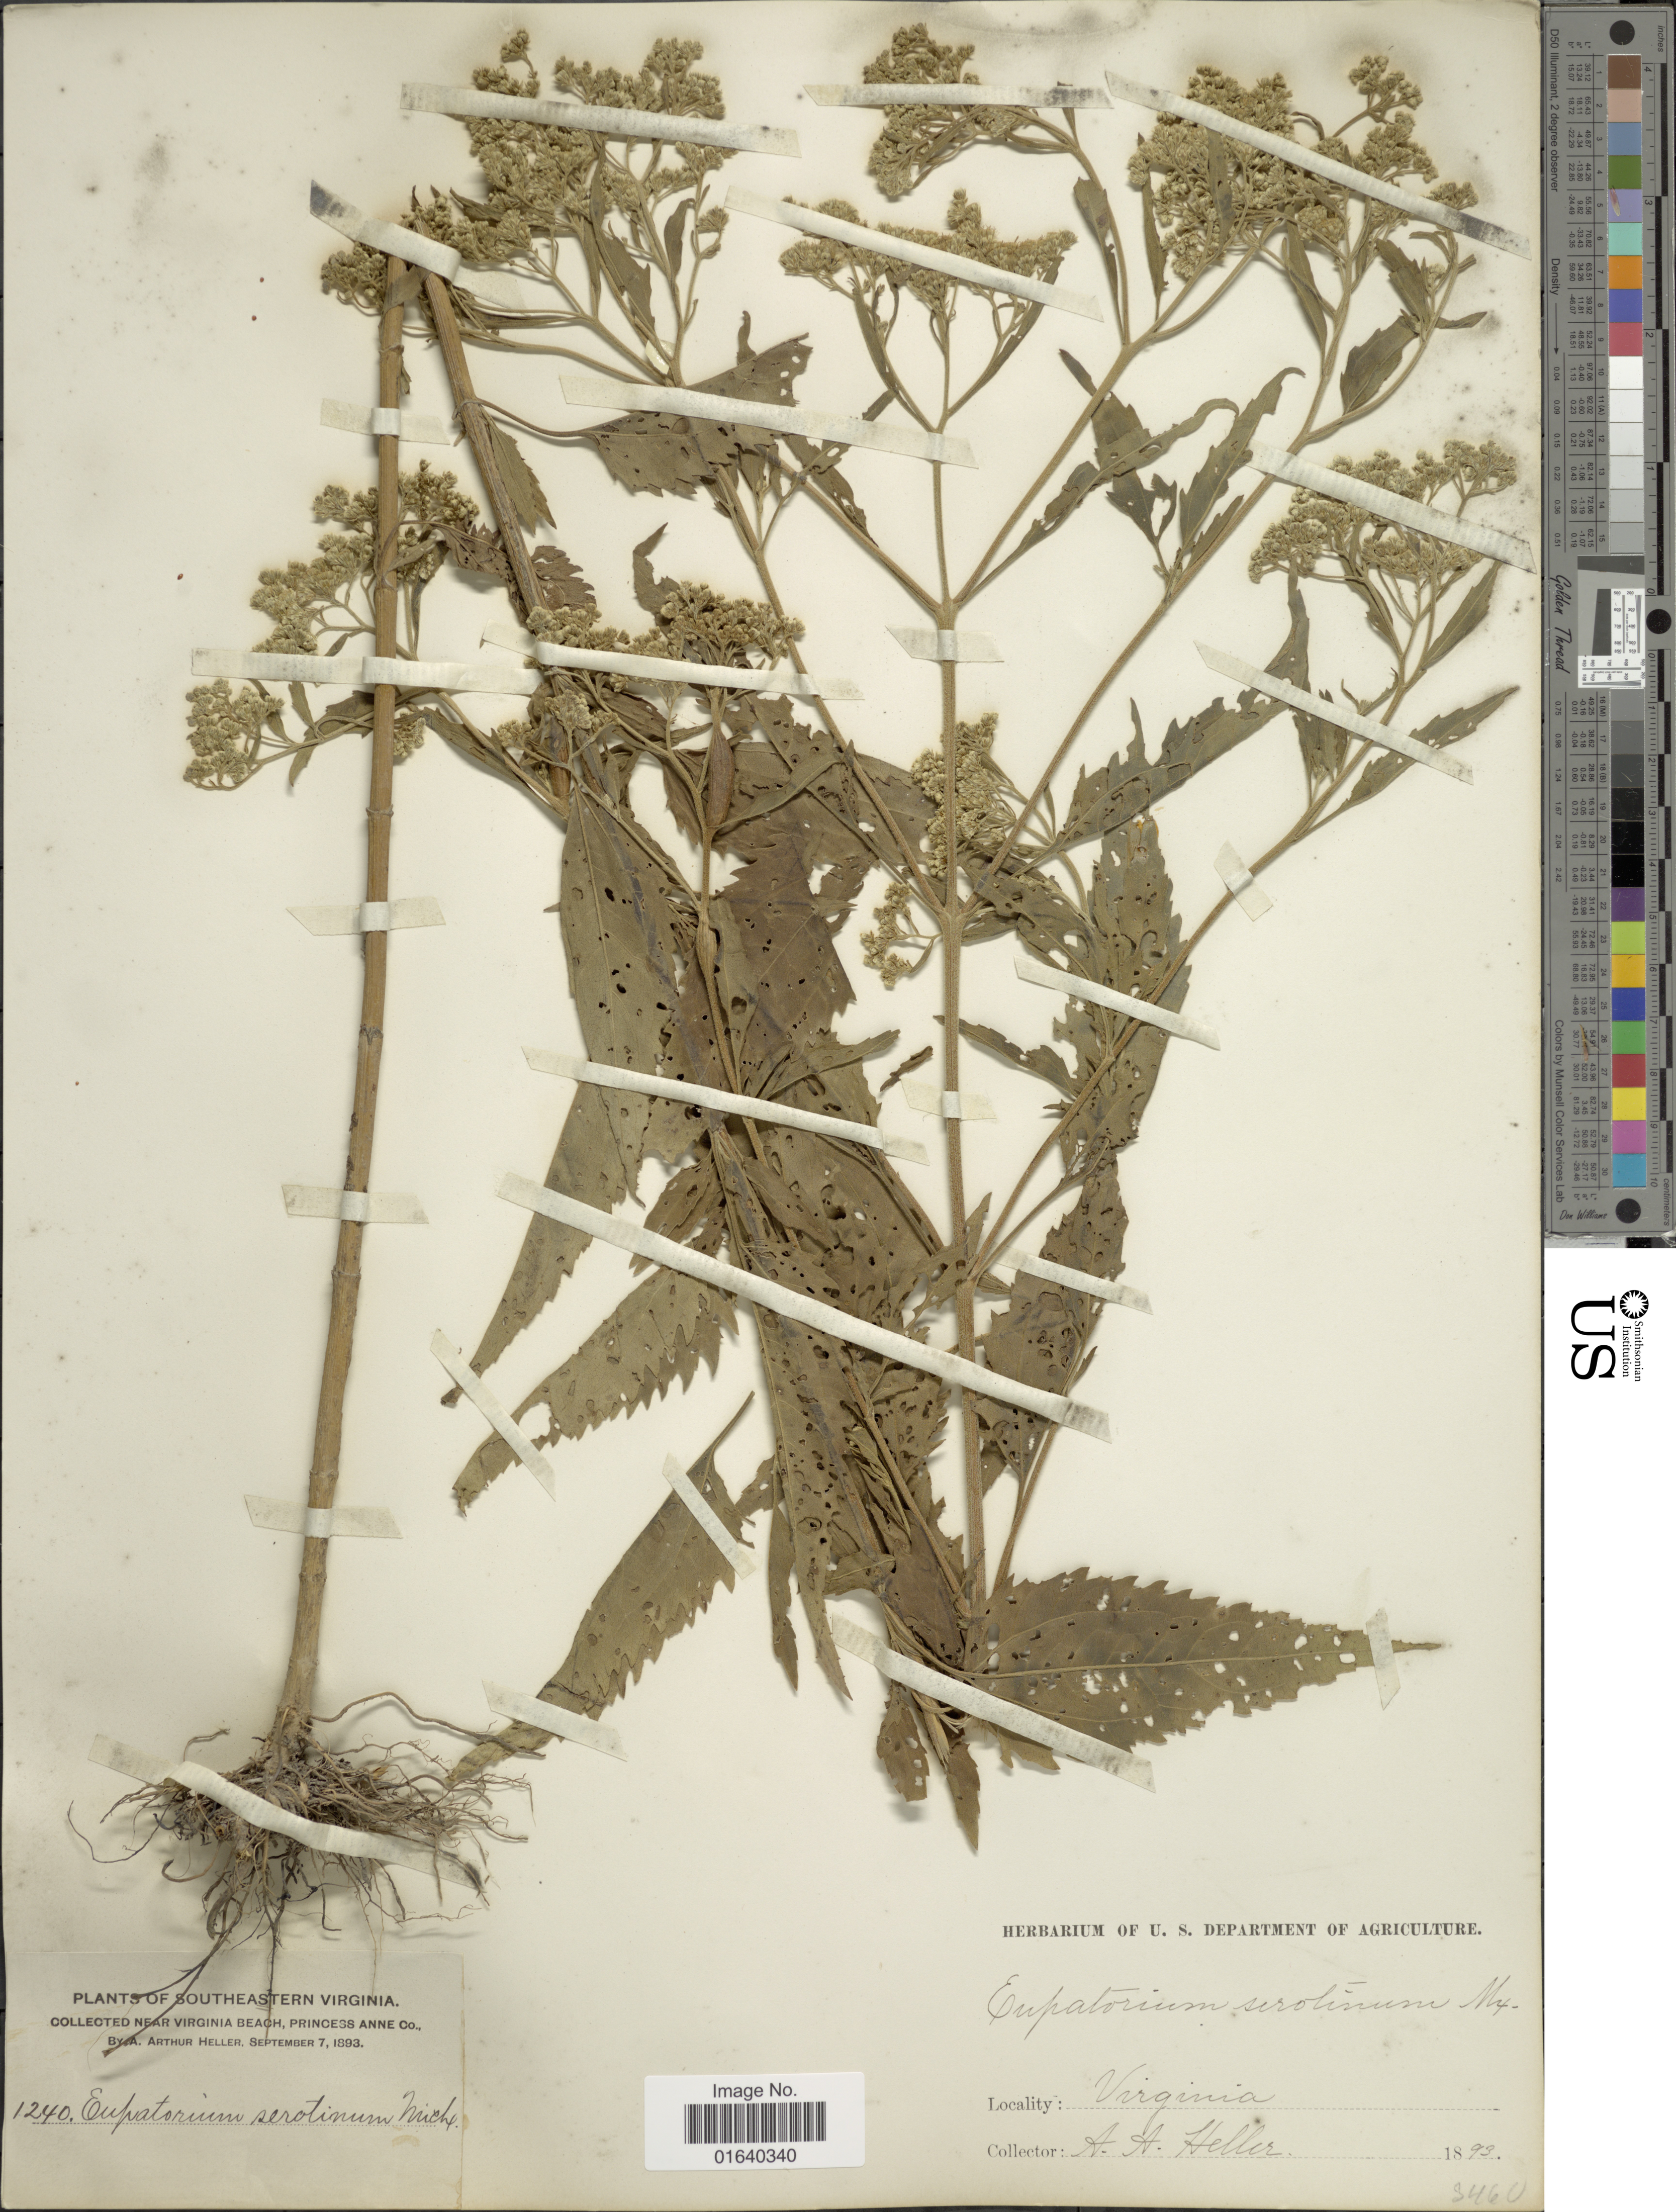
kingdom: Plantae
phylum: Tracheophyta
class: Magnoliopsida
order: Asterales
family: Asteraceae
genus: Eupatorium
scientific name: Eupatorium serotinum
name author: Michx.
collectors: A. A. Heller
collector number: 1240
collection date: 1893-09-07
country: United States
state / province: Virginia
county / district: City of Virginia Beach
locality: Southeastern Virginia, near Virginia, Princess Anne (=historic county name) County